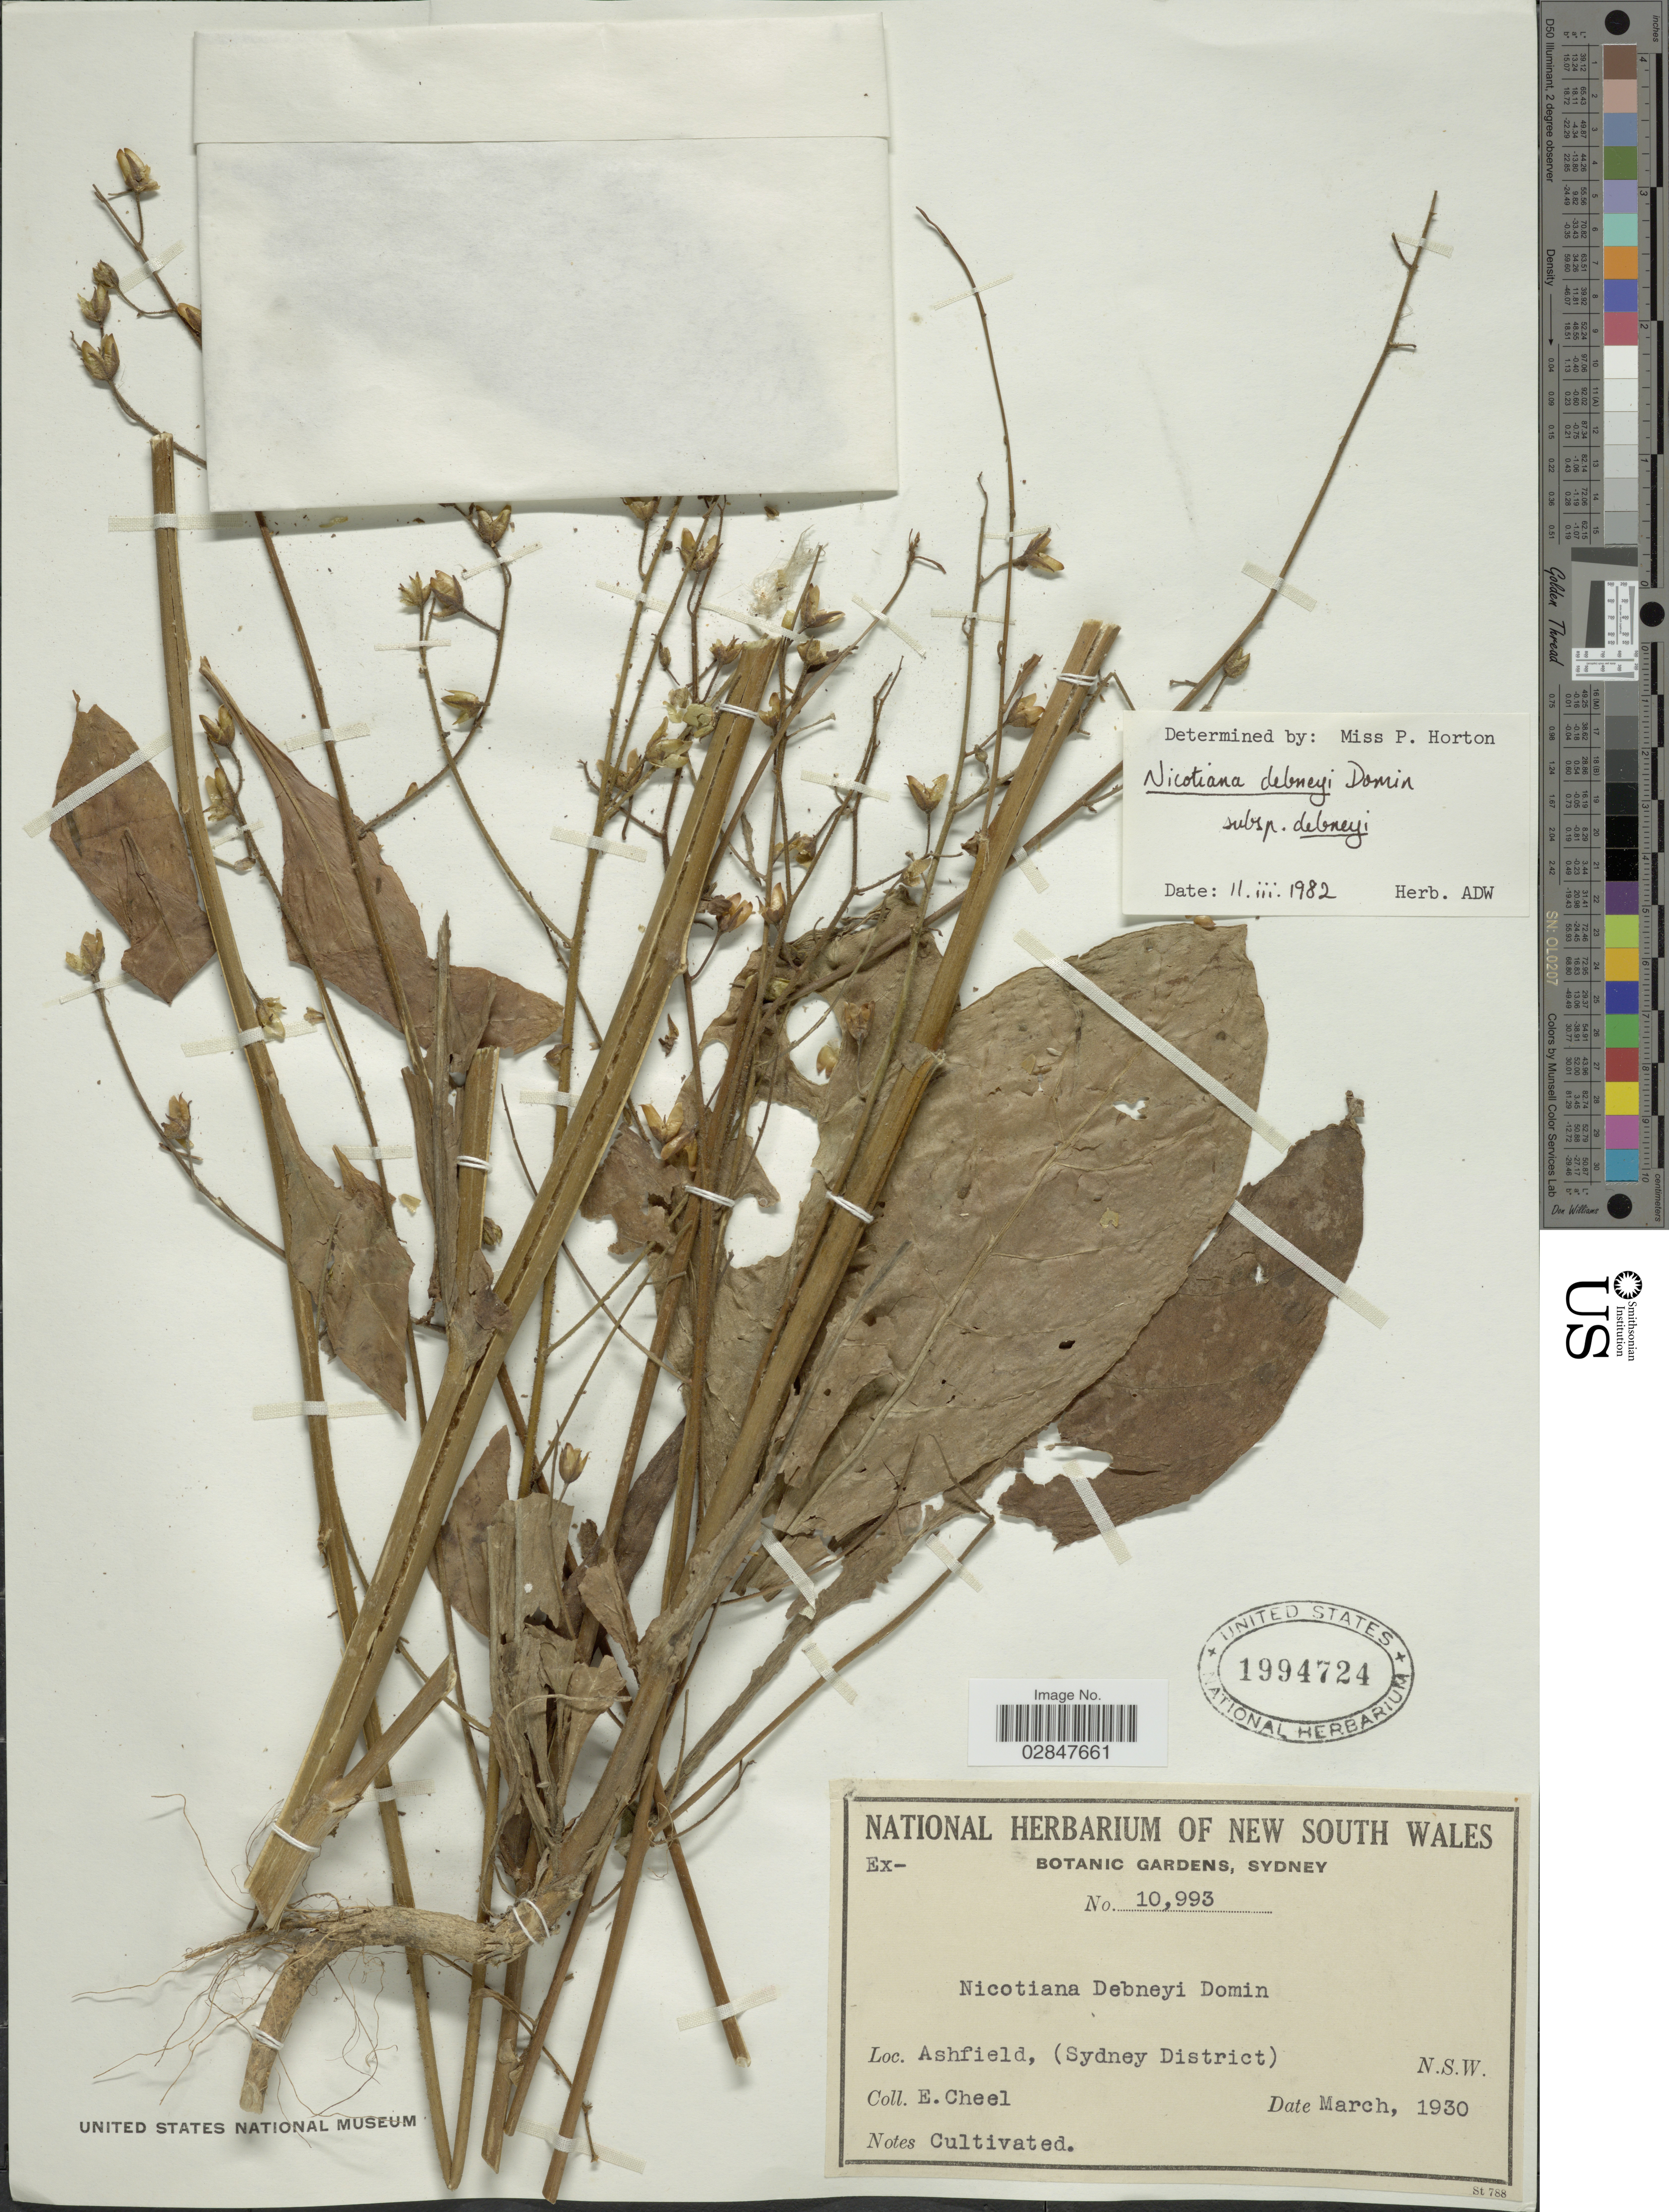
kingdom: Plantae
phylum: Tracheophyta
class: Magnoliopsida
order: Solanales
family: Solanaceae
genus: Nicotiana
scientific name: Nicotiana debneyi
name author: Domin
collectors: E. Cheel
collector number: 10993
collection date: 1930-03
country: Australia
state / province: New South Wales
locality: Ashfield, (Sydney District). N.S.W.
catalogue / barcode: US 1994724